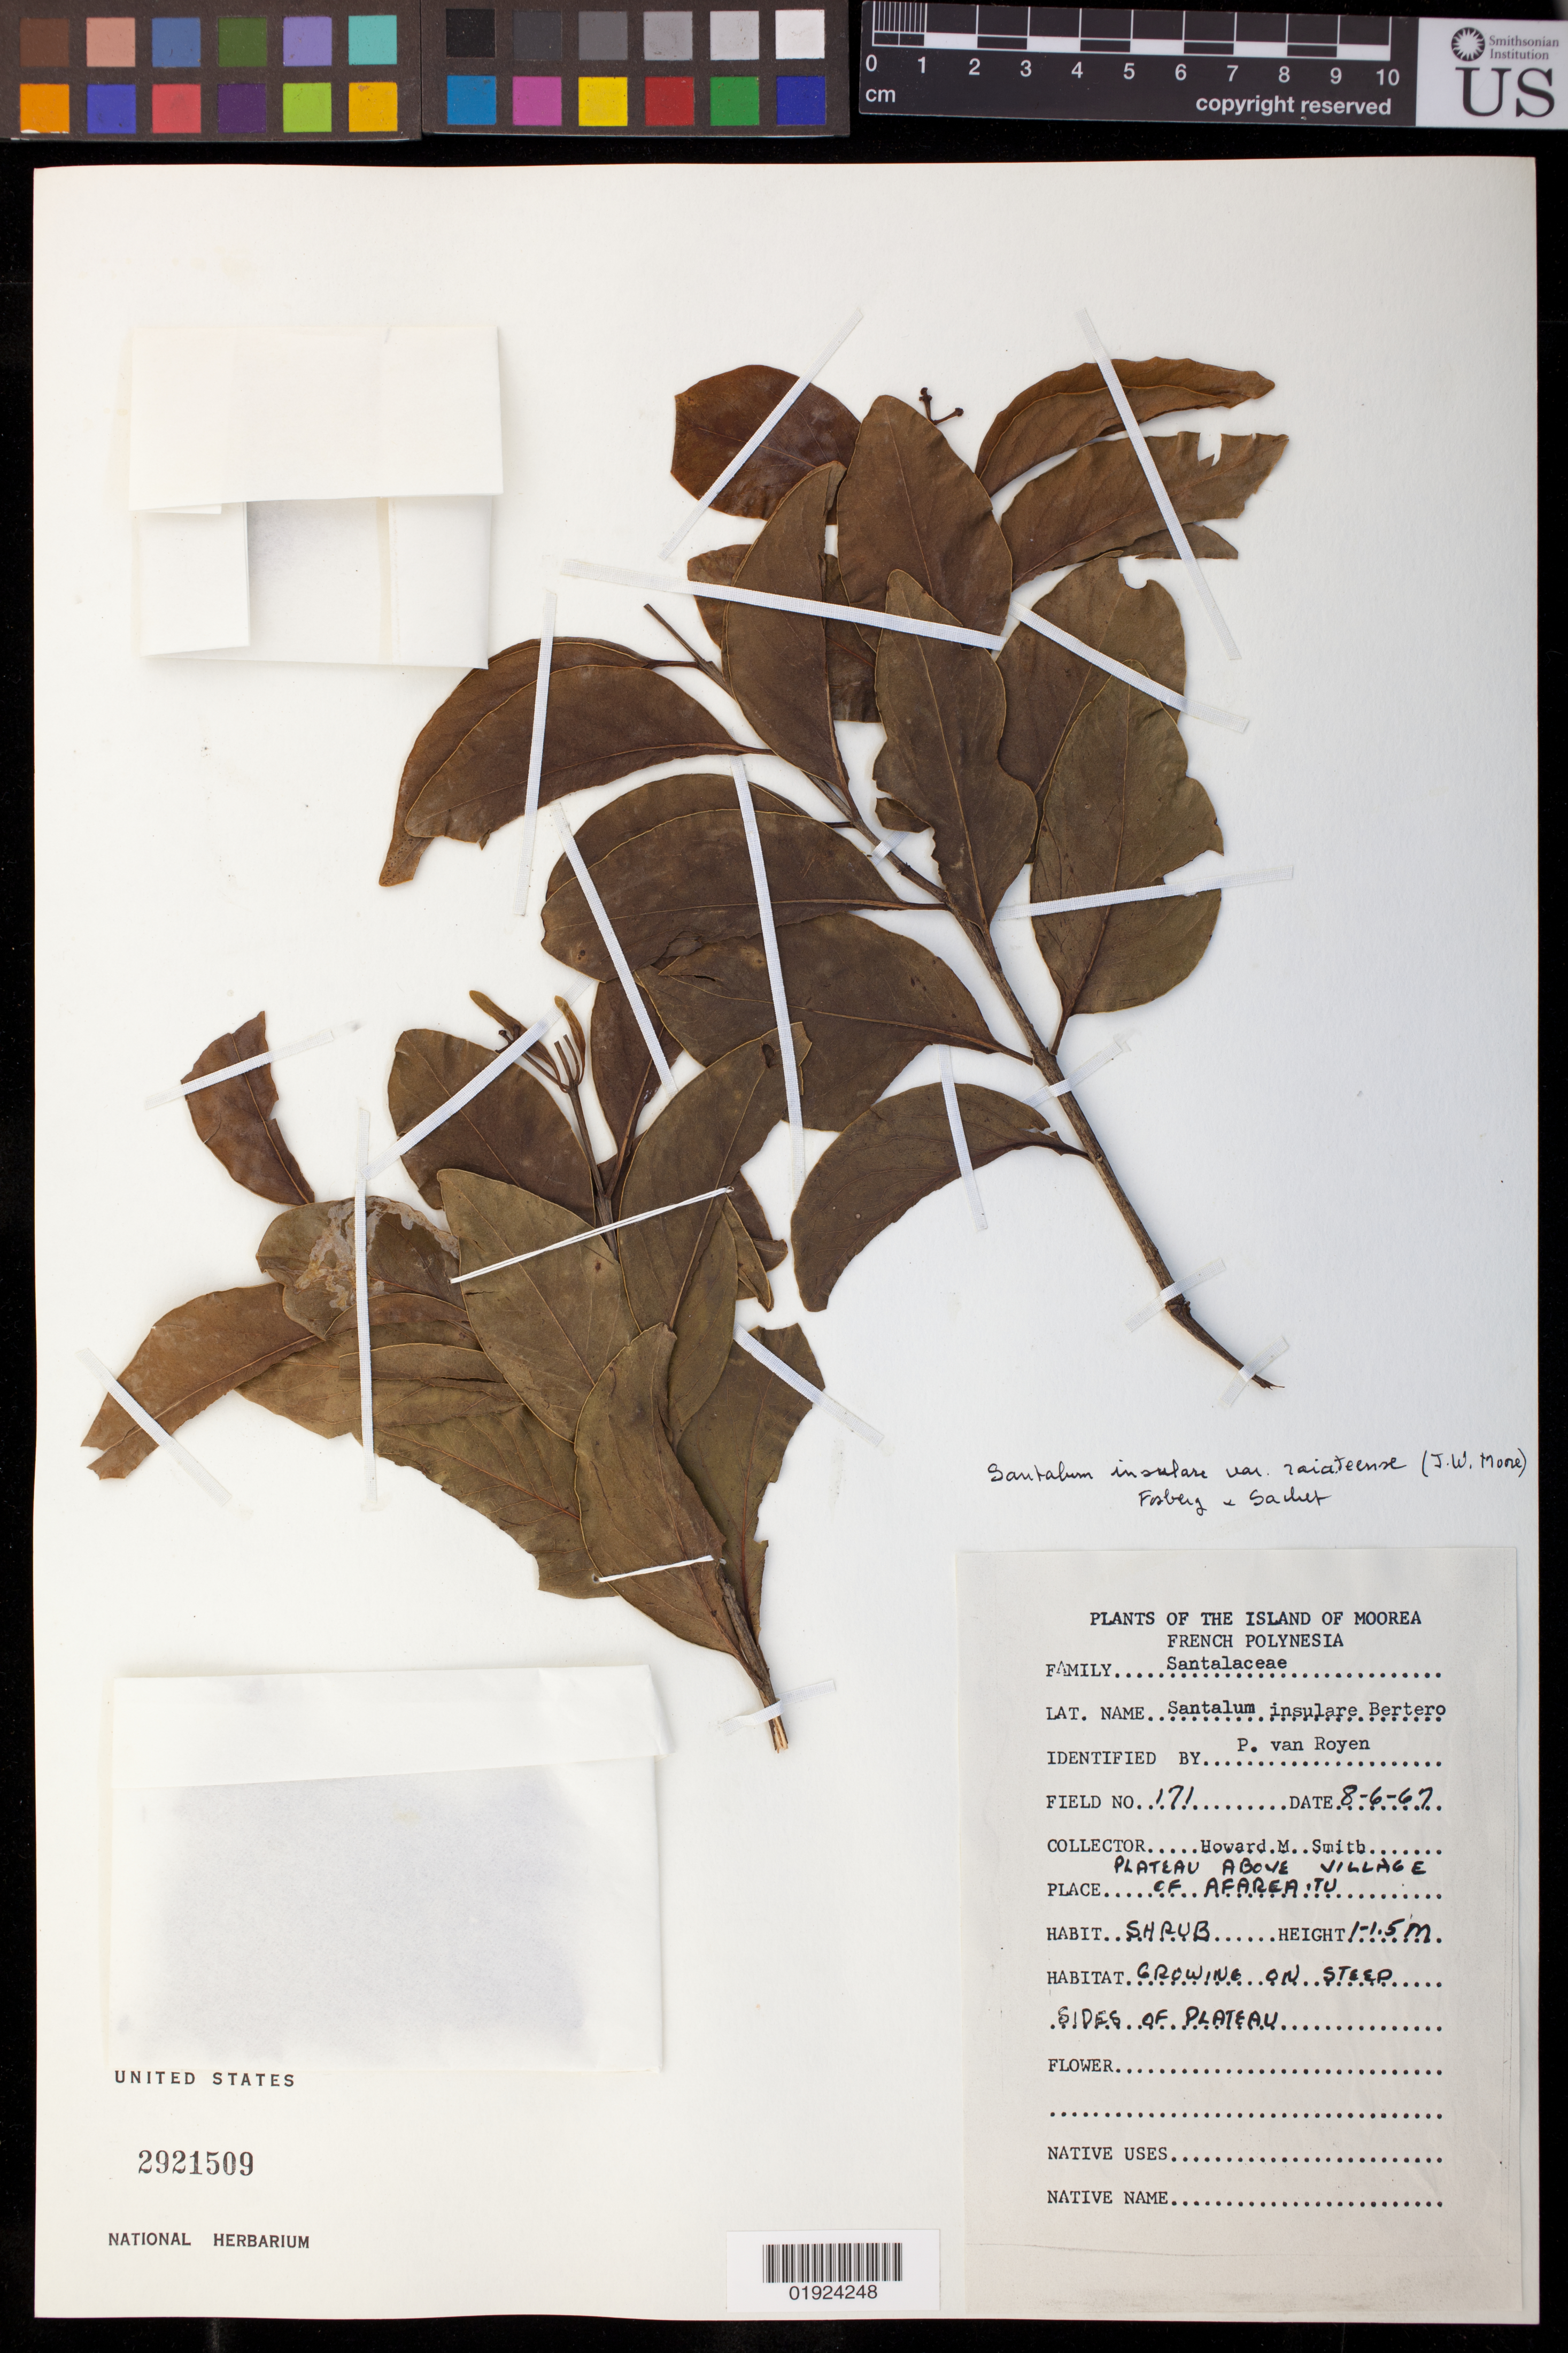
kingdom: Plantae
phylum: Tracheophyta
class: Magnoliopsida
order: Santalales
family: Santalaceae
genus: Santalum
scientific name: Santalum insulare var. raiateense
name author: (J.W. Moore) Fosberg & Sachet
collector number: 171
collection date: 1967-08-06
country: French Polynesia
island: Moorea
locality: Island of Moorea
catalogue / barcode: US 2921509